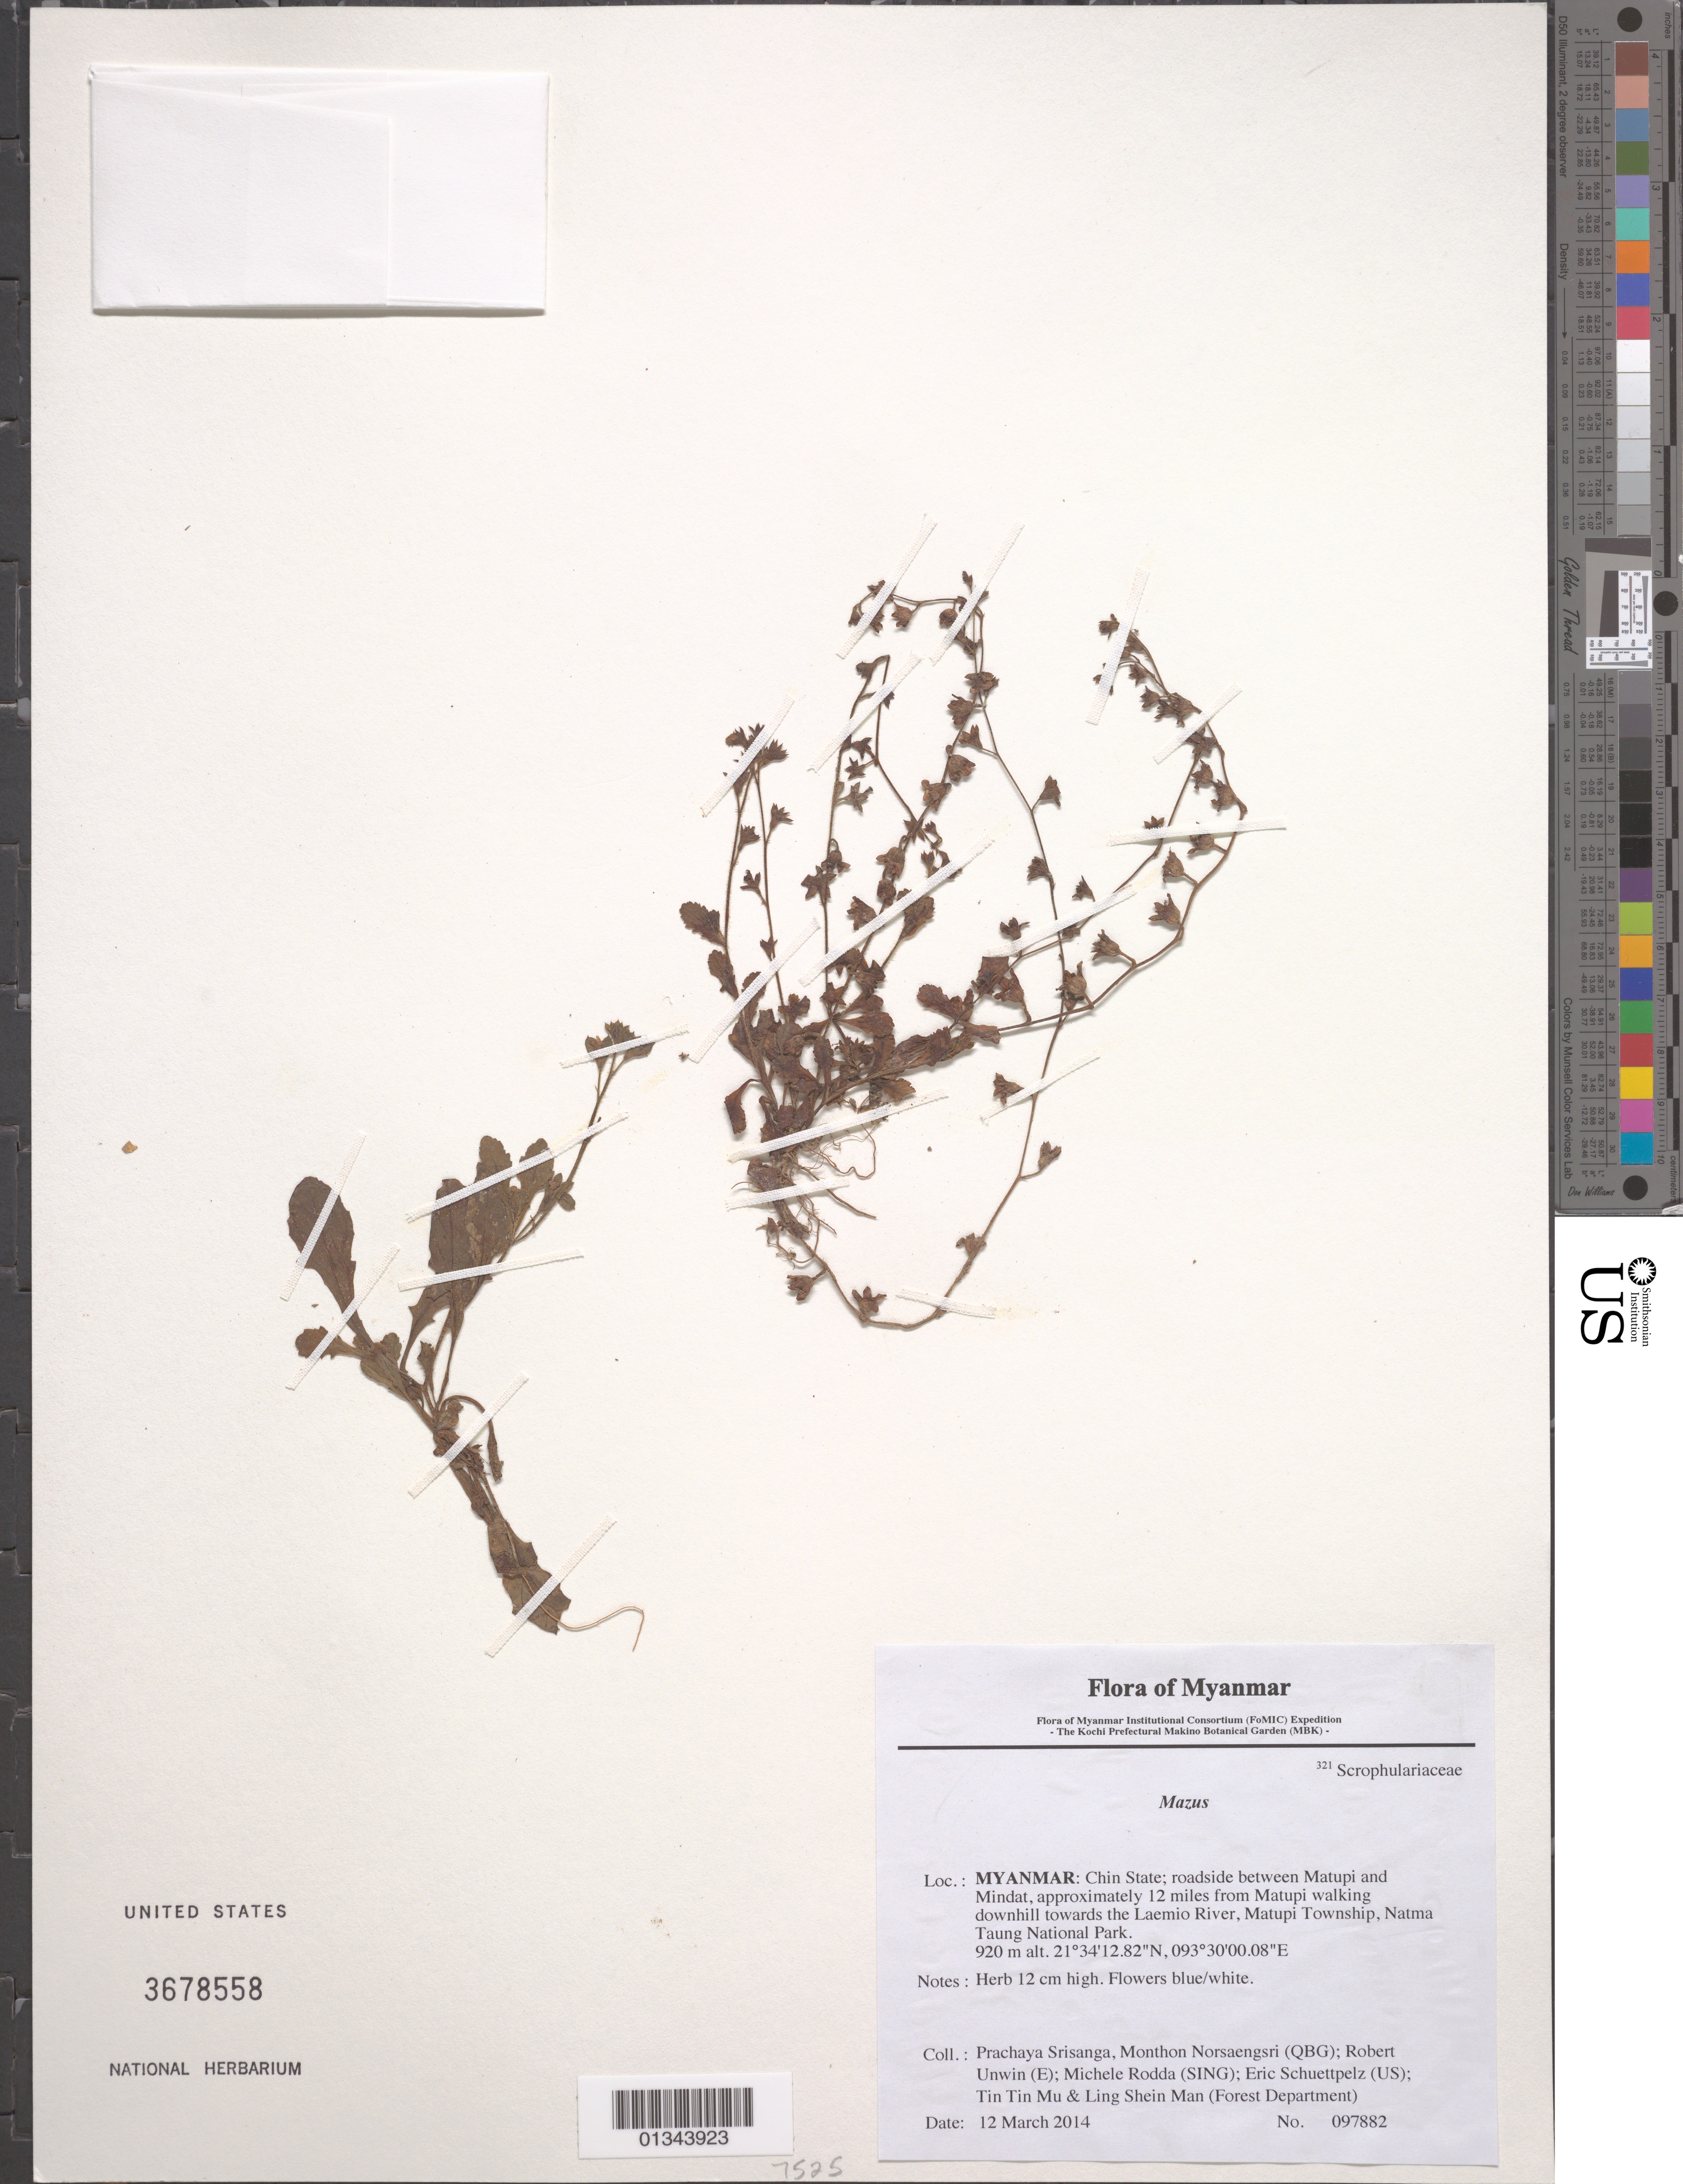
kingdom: Plantae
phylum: Tracheophyta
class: Magnoliopsida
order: Lamiales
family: Mazaceae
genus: Mazus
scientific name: Mazus sp.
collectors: P. Srisanga, M. Norsaengsri, R. Unwin, M. Rodda, E. Schuettpelz, Tin Tin Mu & Ling Shein Man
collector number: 97882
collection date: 2014-03-12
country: Myanmar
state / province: Chin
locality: Roadside between Matupi and Mindat, approximately 12 miles from Matupi walking downhill towards the Laemio River, Matupi Township, Natma Taung National Park.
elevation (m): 920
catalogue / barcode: US 3678558